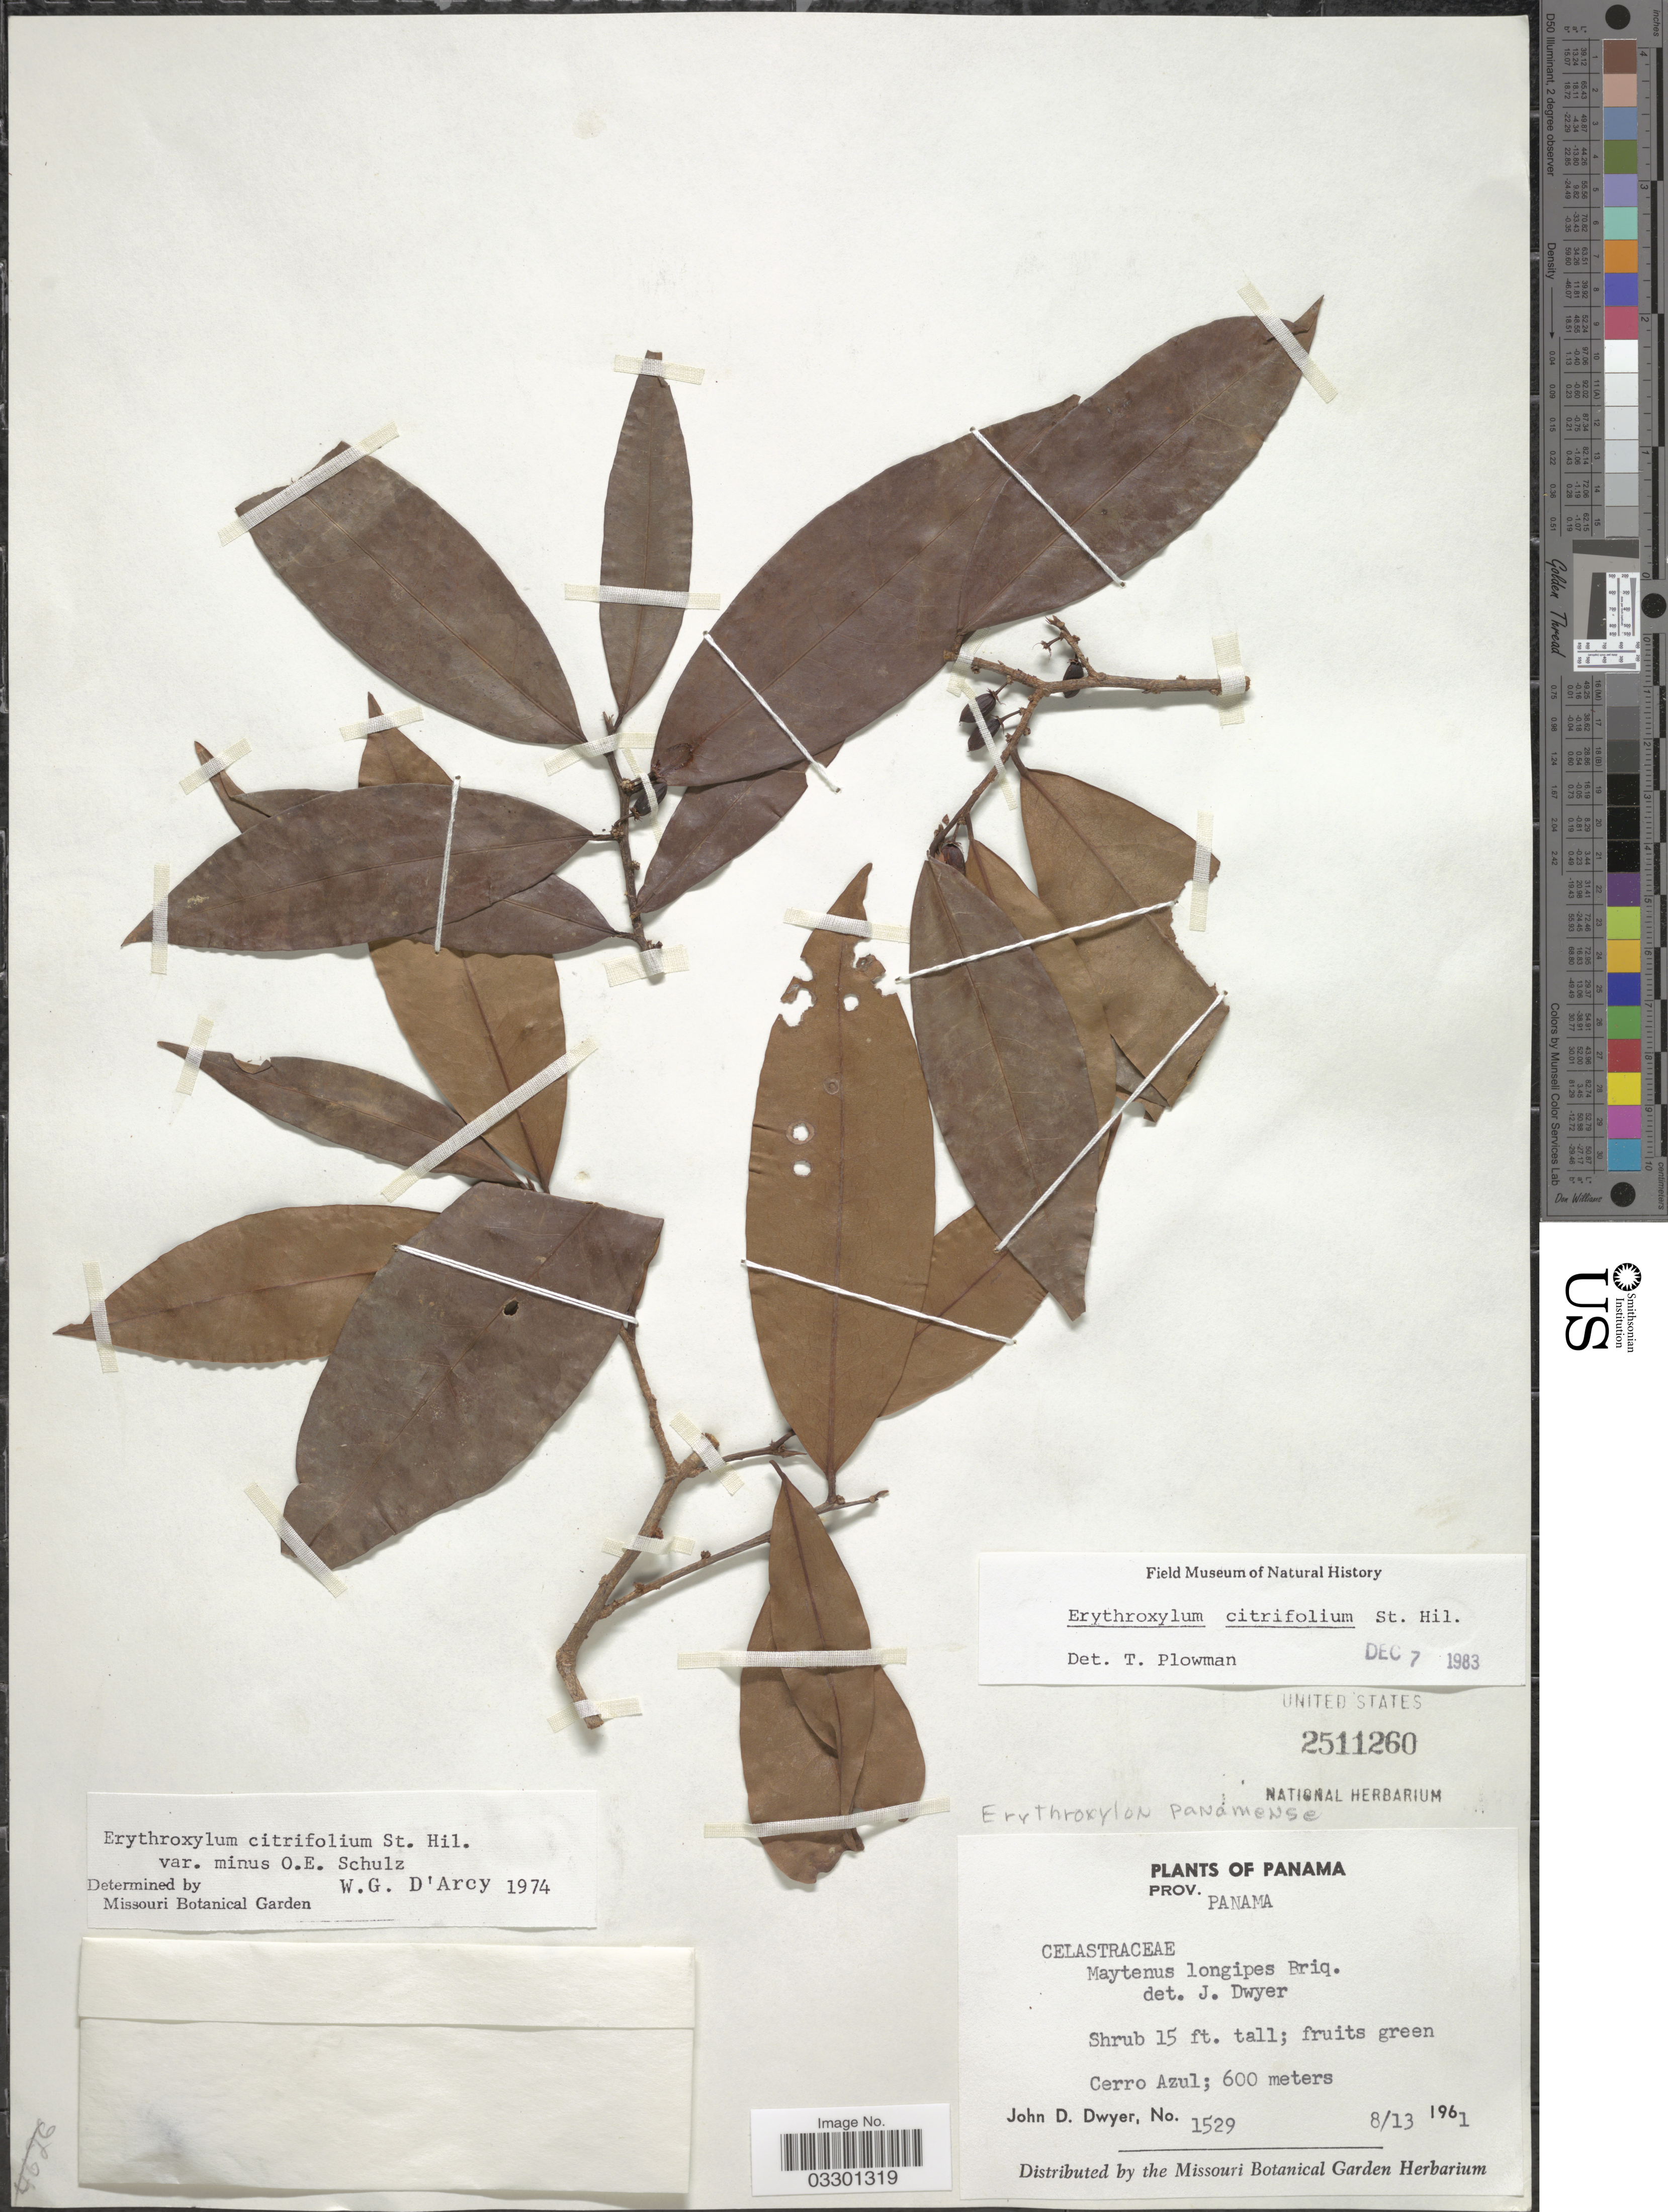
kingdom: Plantae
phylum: Tracheophyta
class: Magnoliopsida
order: Malpighiales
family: Erythroxylaceae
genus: Erythroxylum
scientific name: Erythroxylum citrifolium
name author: A. St.-Hil.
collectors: J. D. Dwyer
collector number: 1529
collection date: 1961-08-13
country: Panama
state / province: Panamá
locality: Cerro Azul.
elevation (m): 600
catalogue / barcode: US 2511260